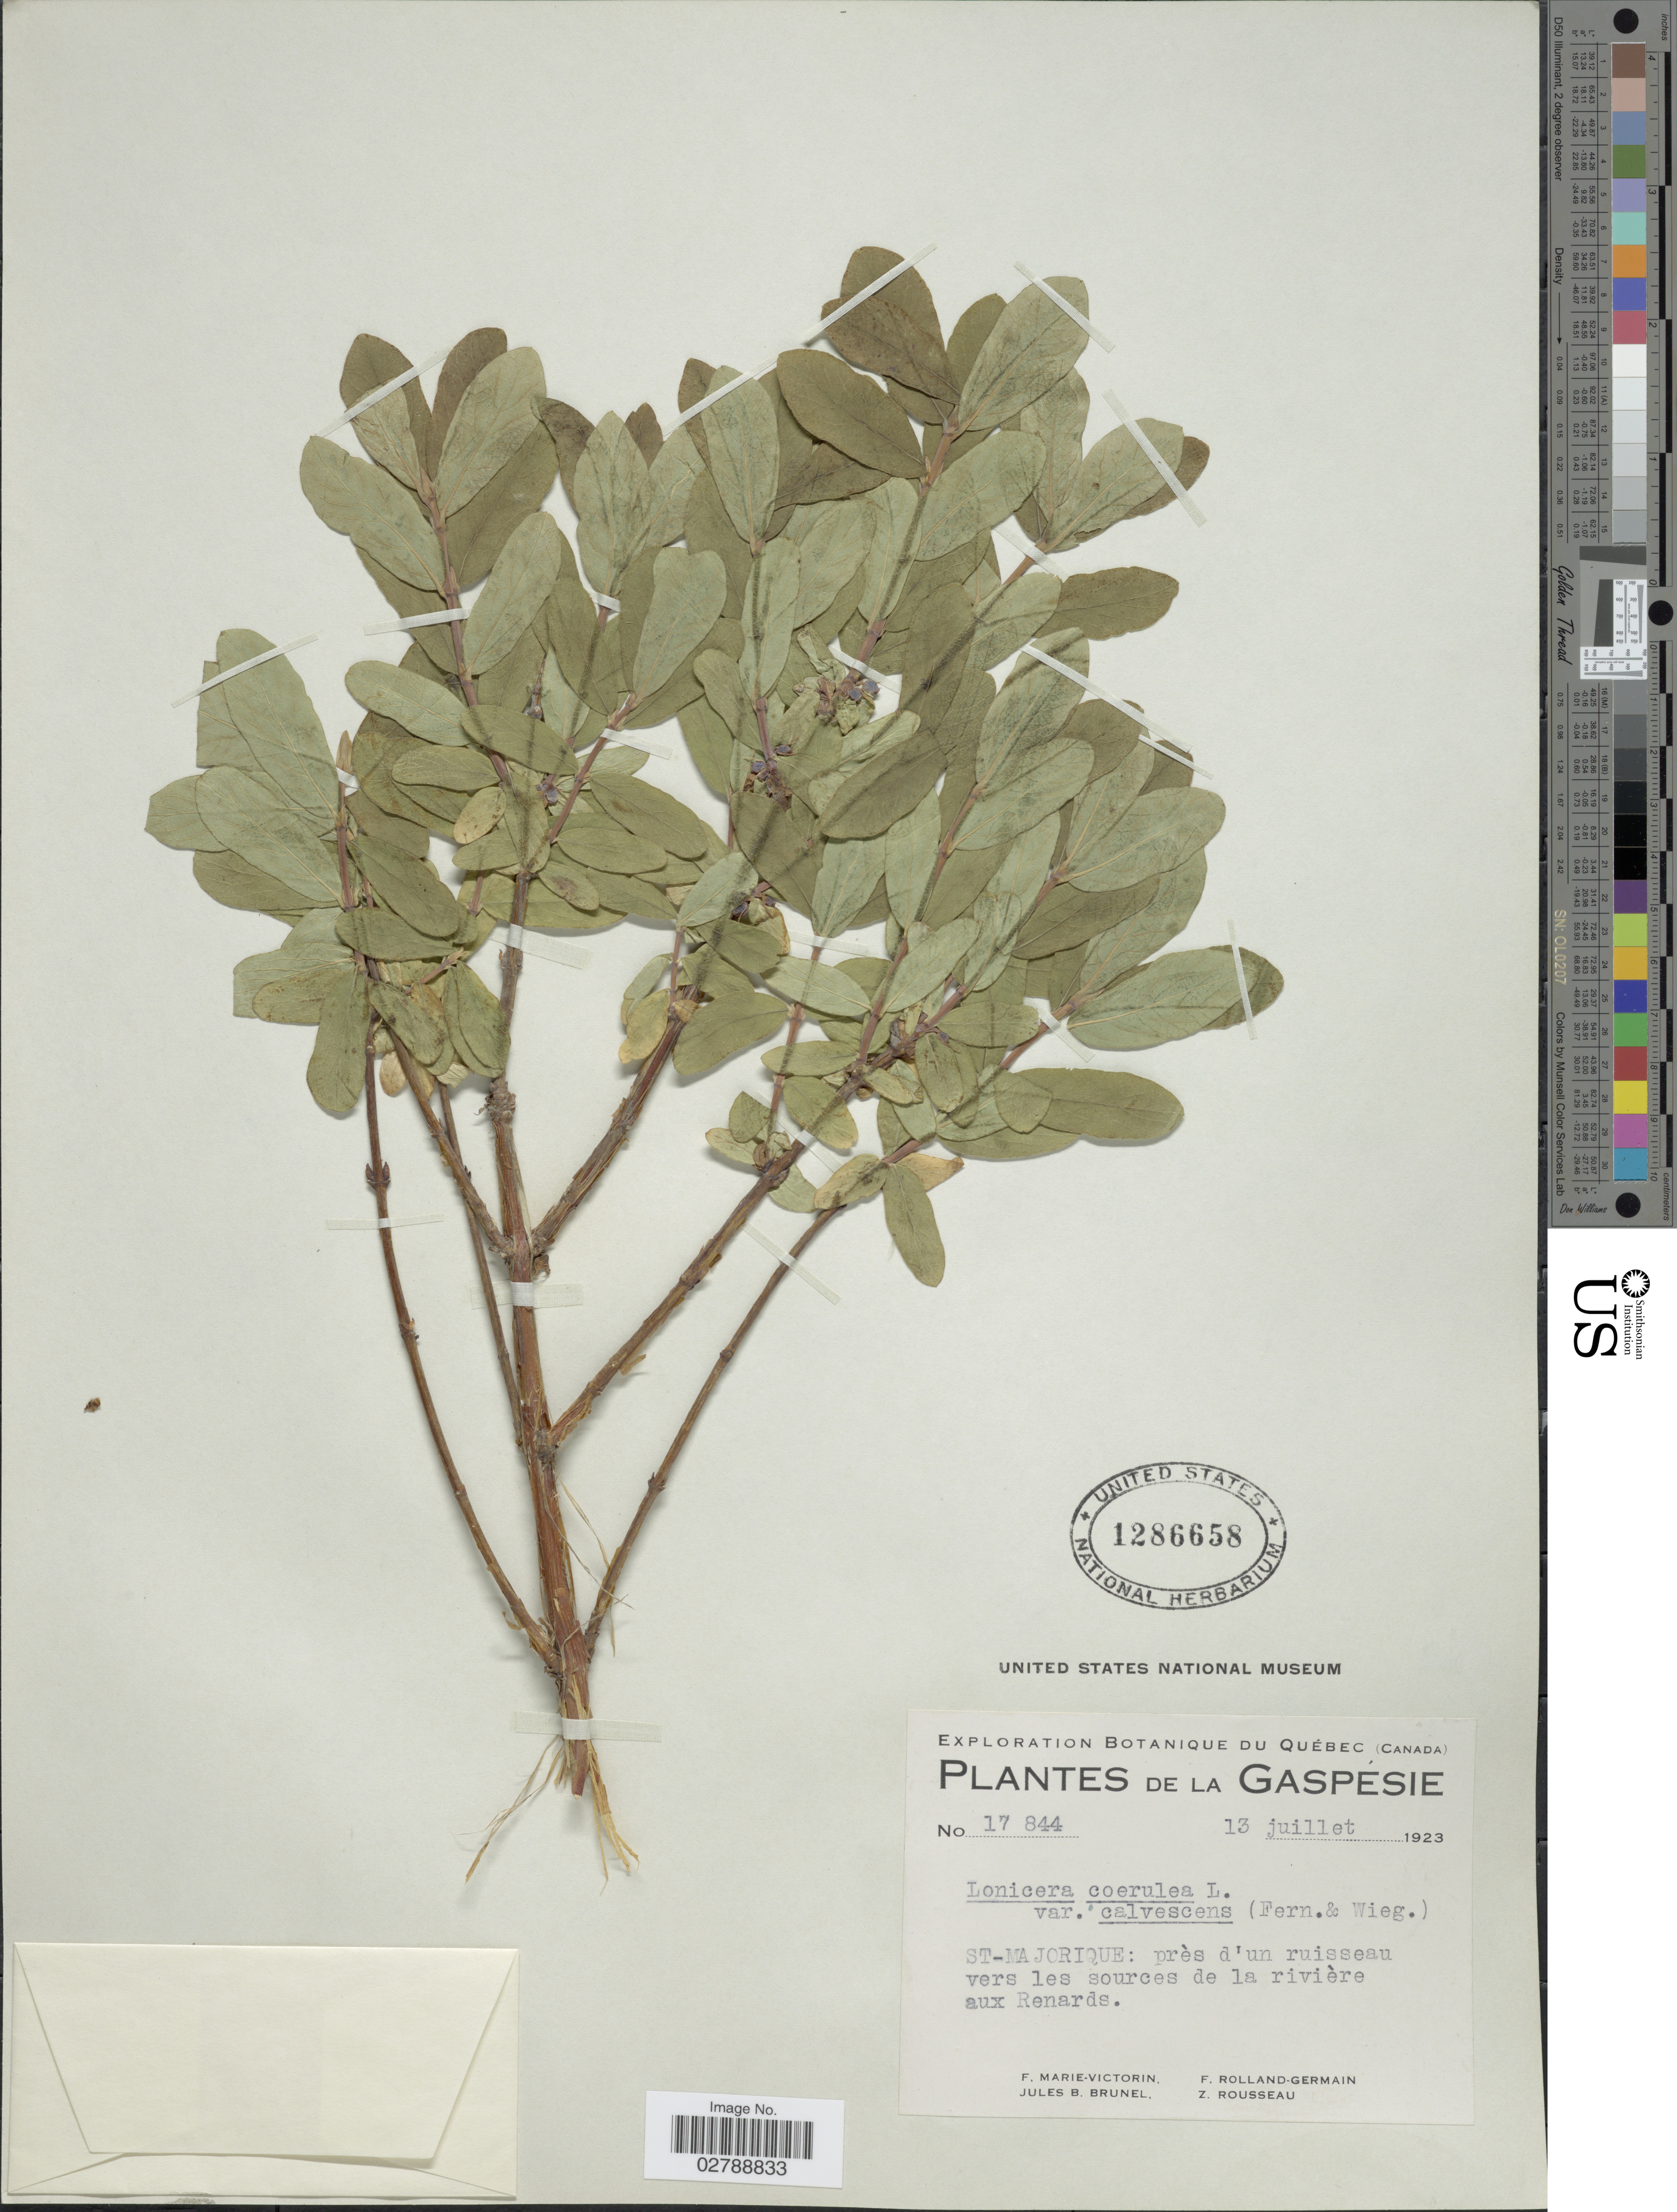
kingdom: Plantae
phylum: Tracheophyta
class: Magnoliopsida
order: Dipsacales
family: Caprifoliaceae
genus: Lonicera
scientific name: Lonicera caerulea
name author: L.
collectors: F. Marie-Victorin, Rolland-Germain, J. Brunel & Z. Rousseau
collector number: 17844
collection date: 1923-07-13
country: Canada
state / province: Quebec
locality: Gaspesie. St-Majorique: près d'un ruisseau vers les sources de la rivière aux Renards.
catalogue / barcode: US 1286658